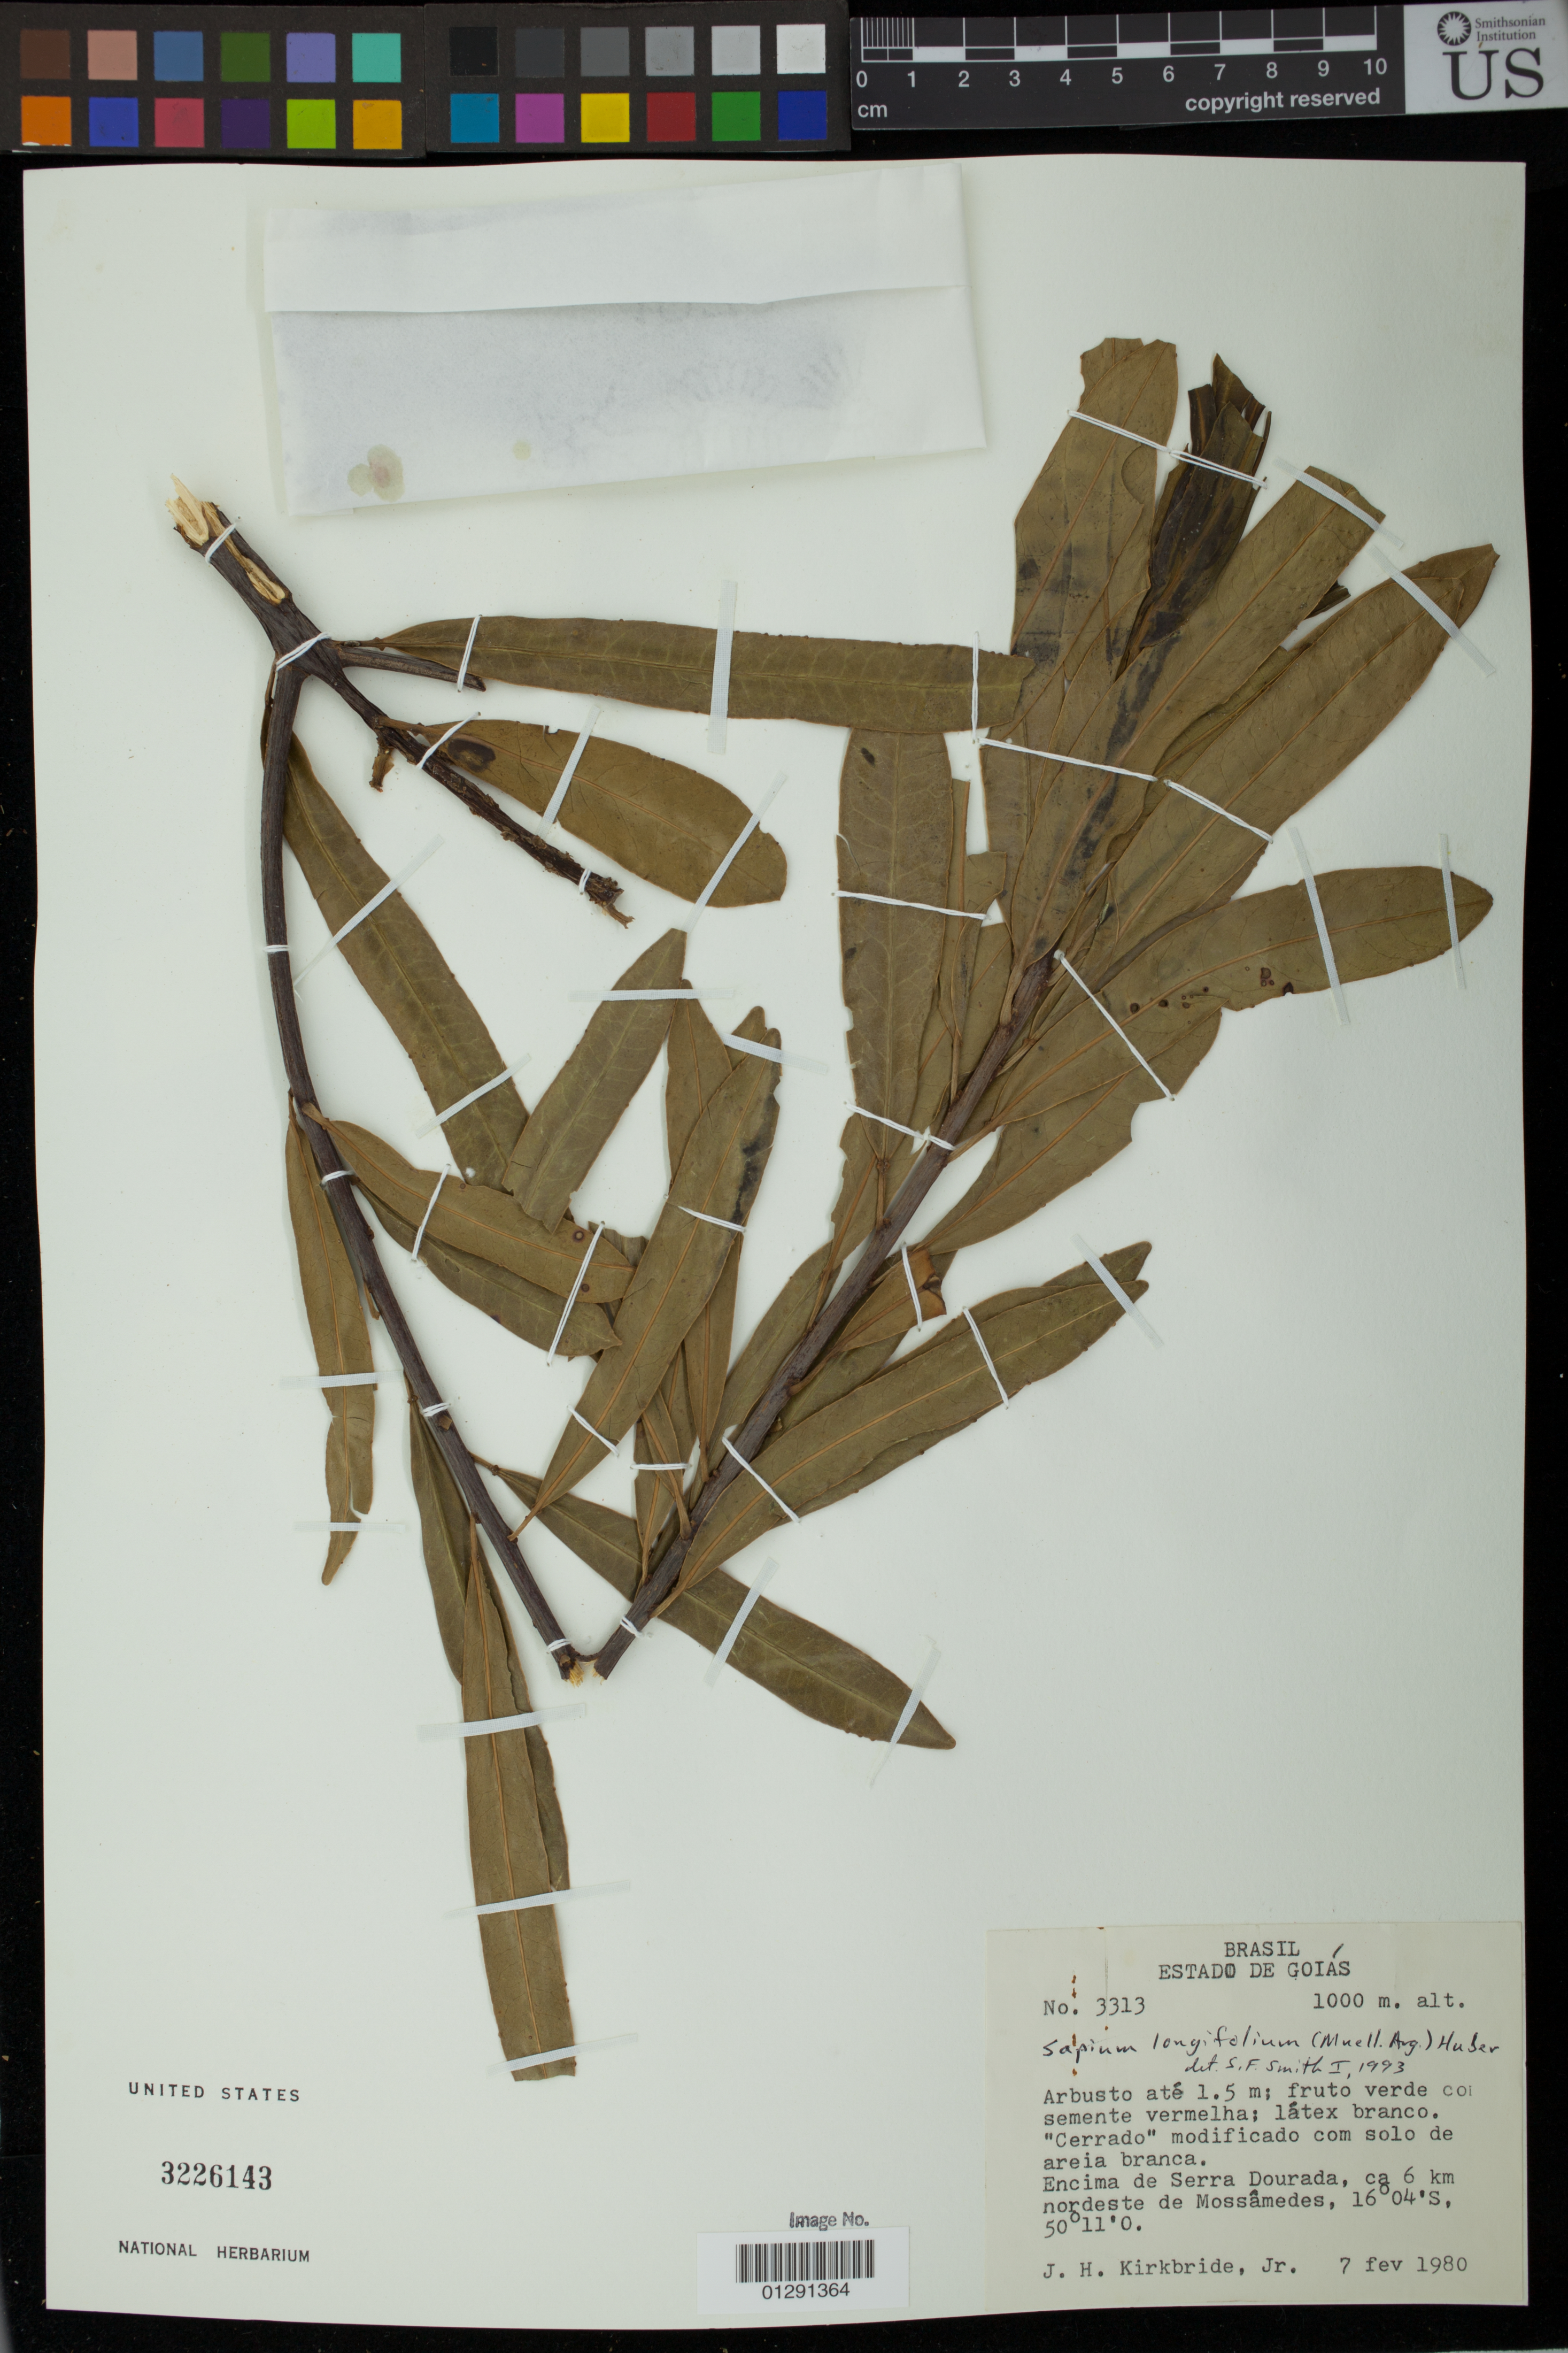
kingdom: Plantae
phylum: Tracheophyta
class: Magnoliopsida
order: Malpighiales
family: Euphorbiaceae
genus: Sapium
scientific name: Sapium haematospermum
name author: Müll. Arg.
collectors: J. H. Kirkbride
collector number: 3313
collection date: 1980-02-07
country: Brazil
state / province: Goias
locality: Encima de Serra Dourada, ca 6 km nordeste de Mossamedes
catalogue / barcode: US 3226143